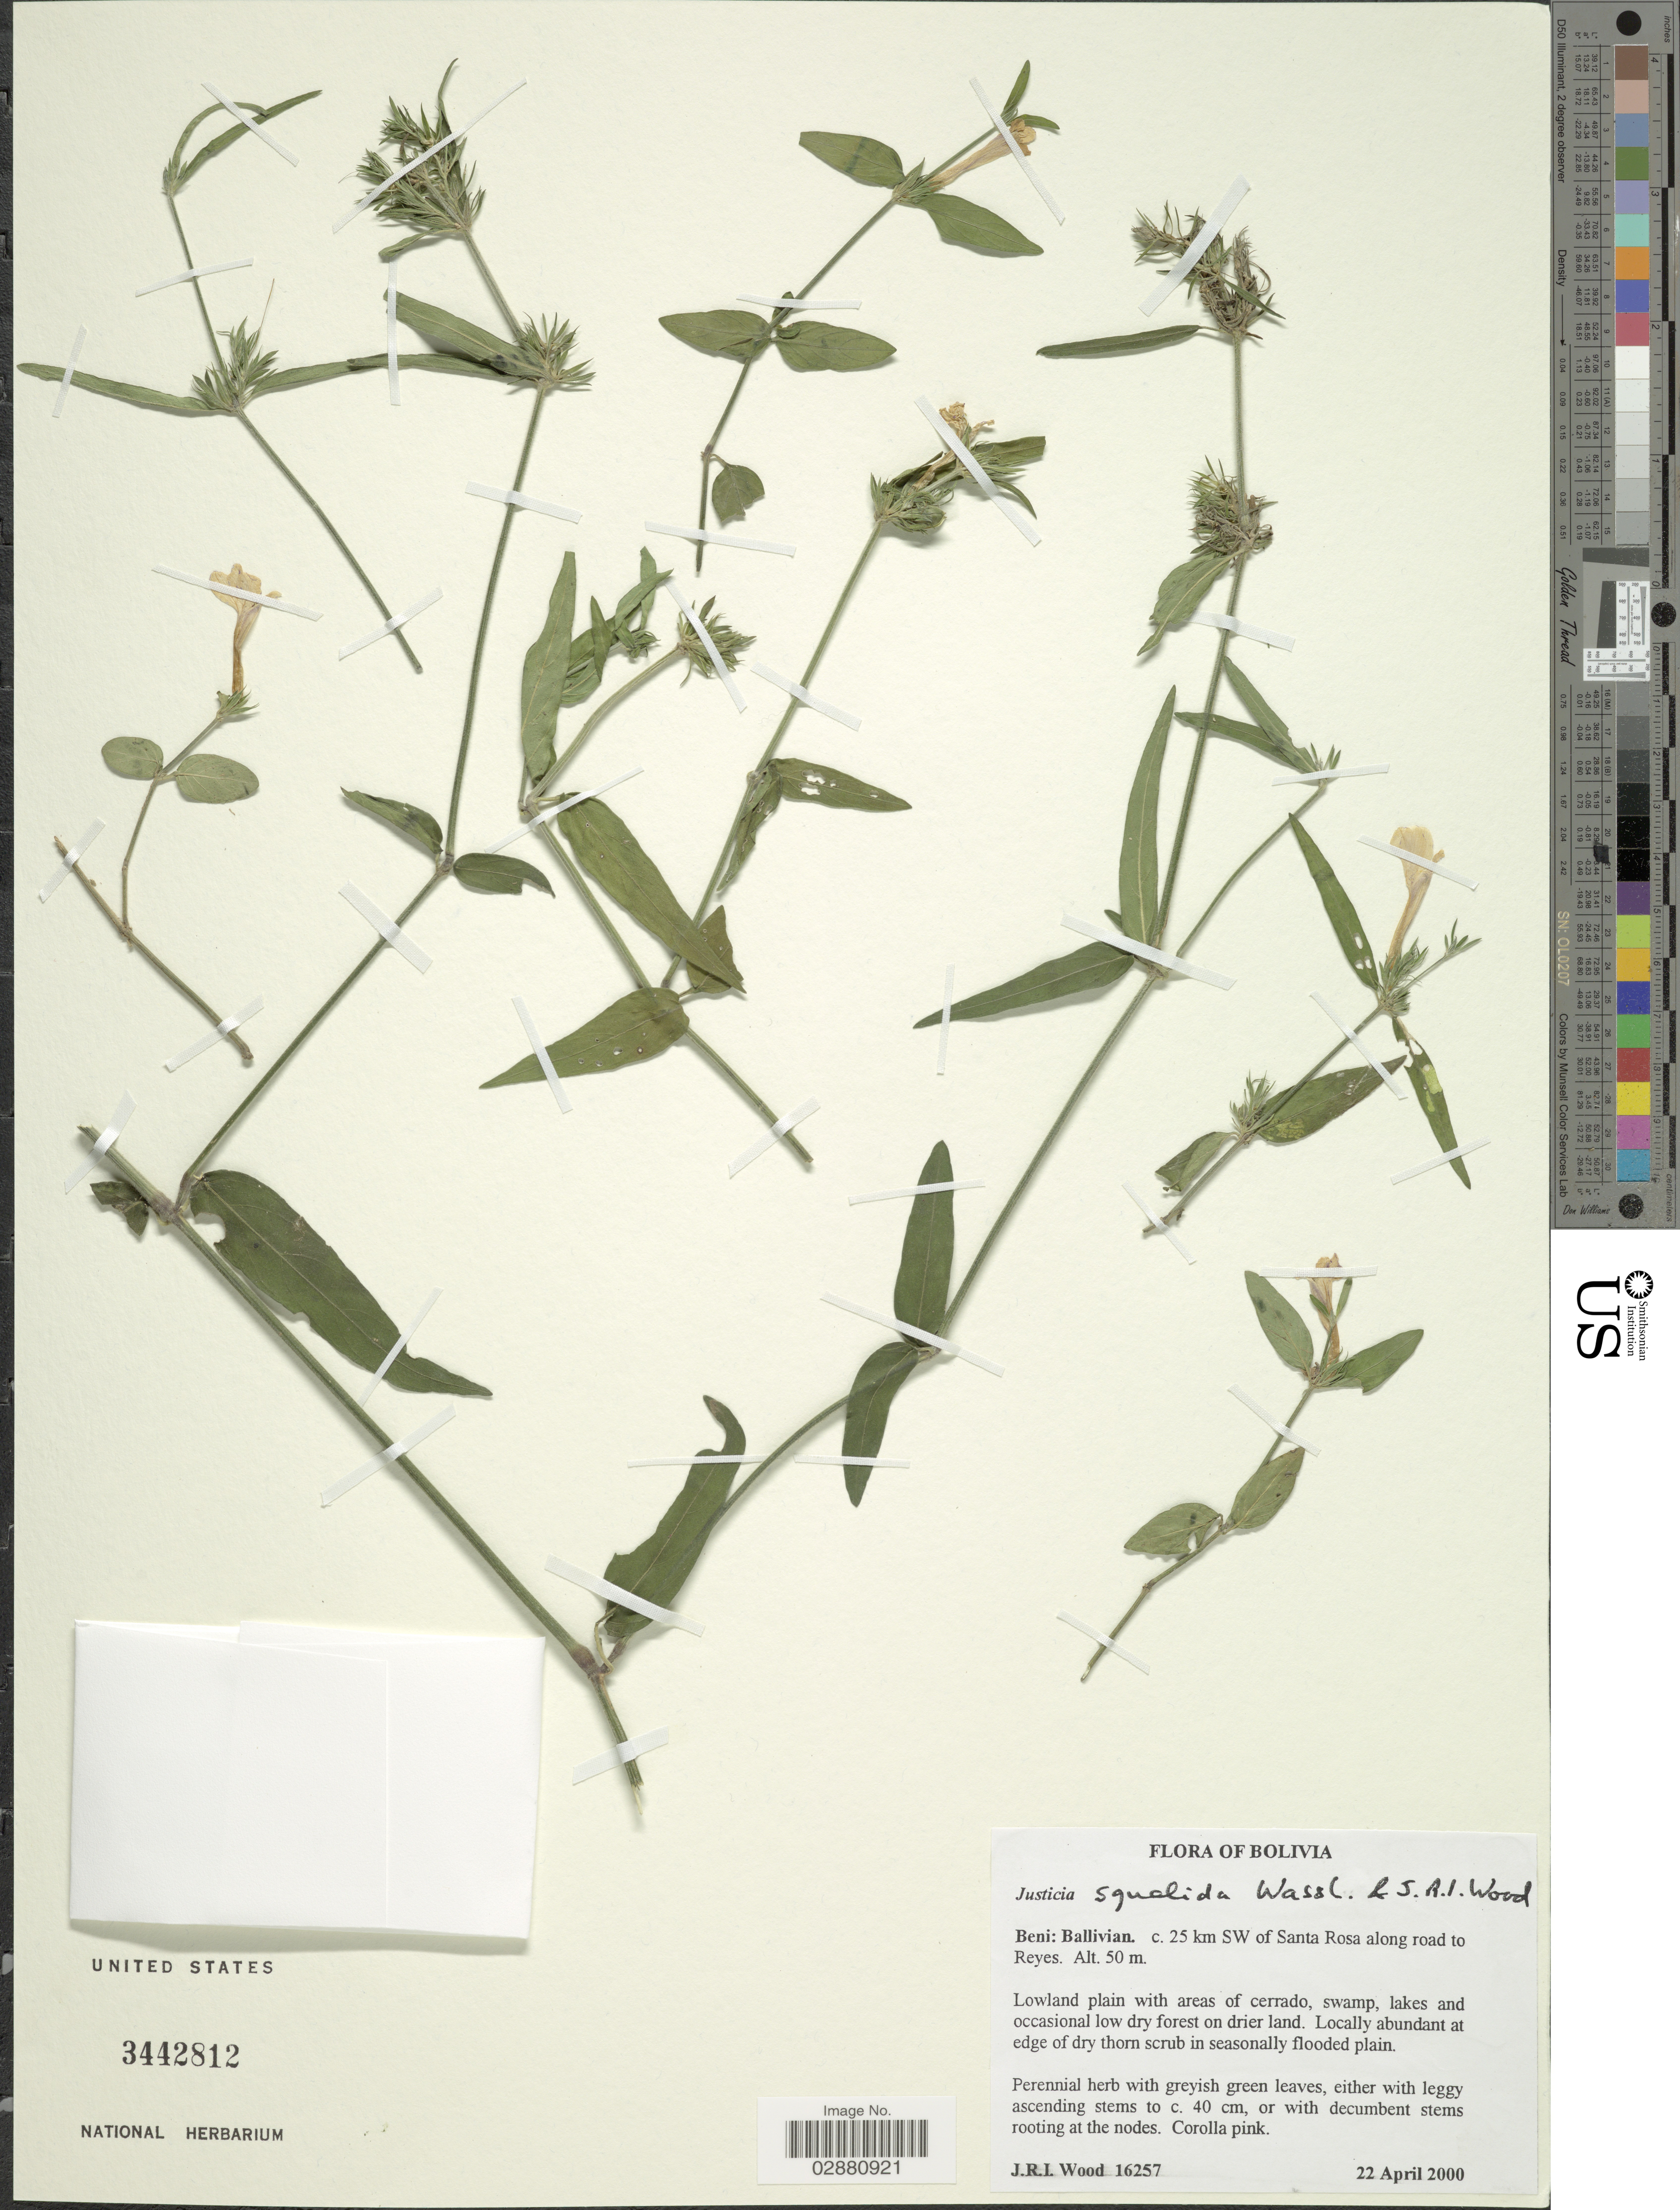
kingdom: Plantae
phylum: Tracheophyta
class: Magnoliopsida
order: Lamiales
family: Acanthaceae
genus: Justicia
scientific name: Justicia squalida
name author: Wassh. & J.R.I. Wood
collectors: J. R. I. Wood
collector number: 16257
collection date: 2000-04-22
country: Bolivia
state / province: Beni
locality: C. 25 km SW of Santa Rosa along road to Reyes.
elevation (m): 50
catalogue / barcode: US 3442812